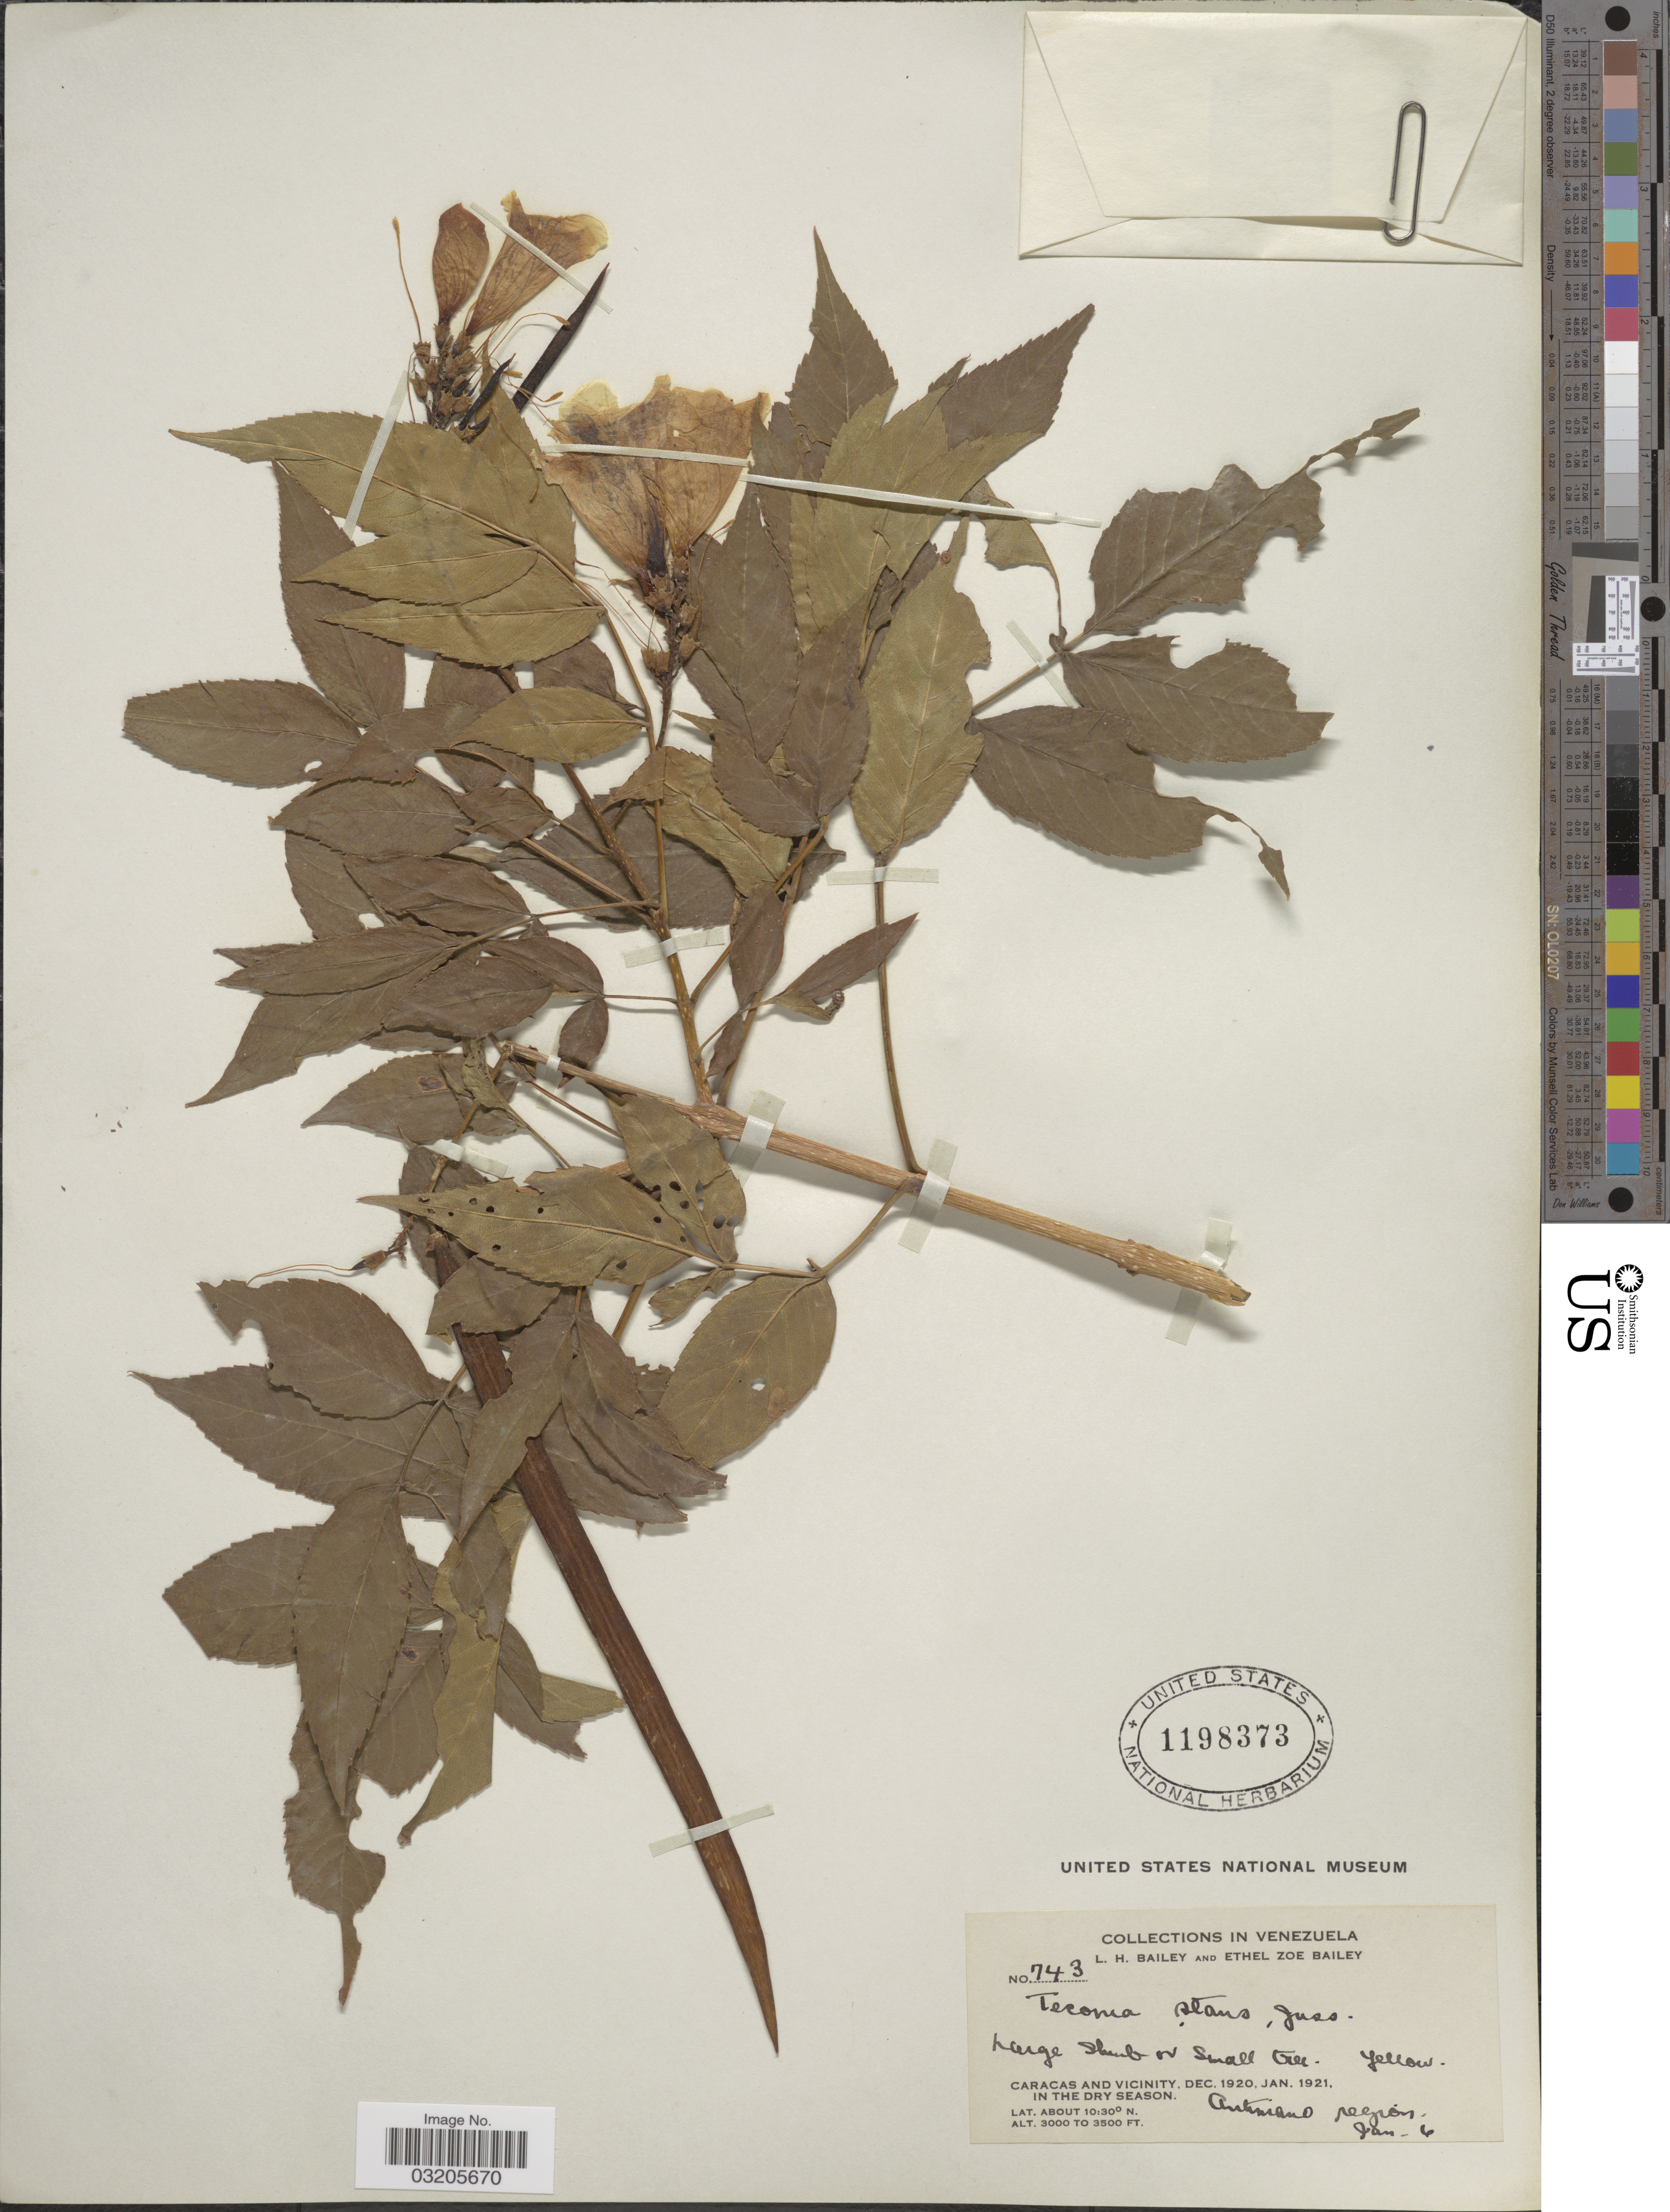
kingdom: Plantae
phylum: Tracheophyta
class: Magnoliopsida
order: Lamiales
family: Bignoniaceae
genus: Tecoma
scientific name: Tecoma stans var. stans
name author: (L.) Juss. ex Kunth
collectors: L. H. Bailey & E. Z. Bailey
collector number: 743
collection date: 1921-01-06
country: Venezuela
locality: Caracas and vicinity. Antimano region.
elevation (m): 914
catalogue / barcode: US 1198373